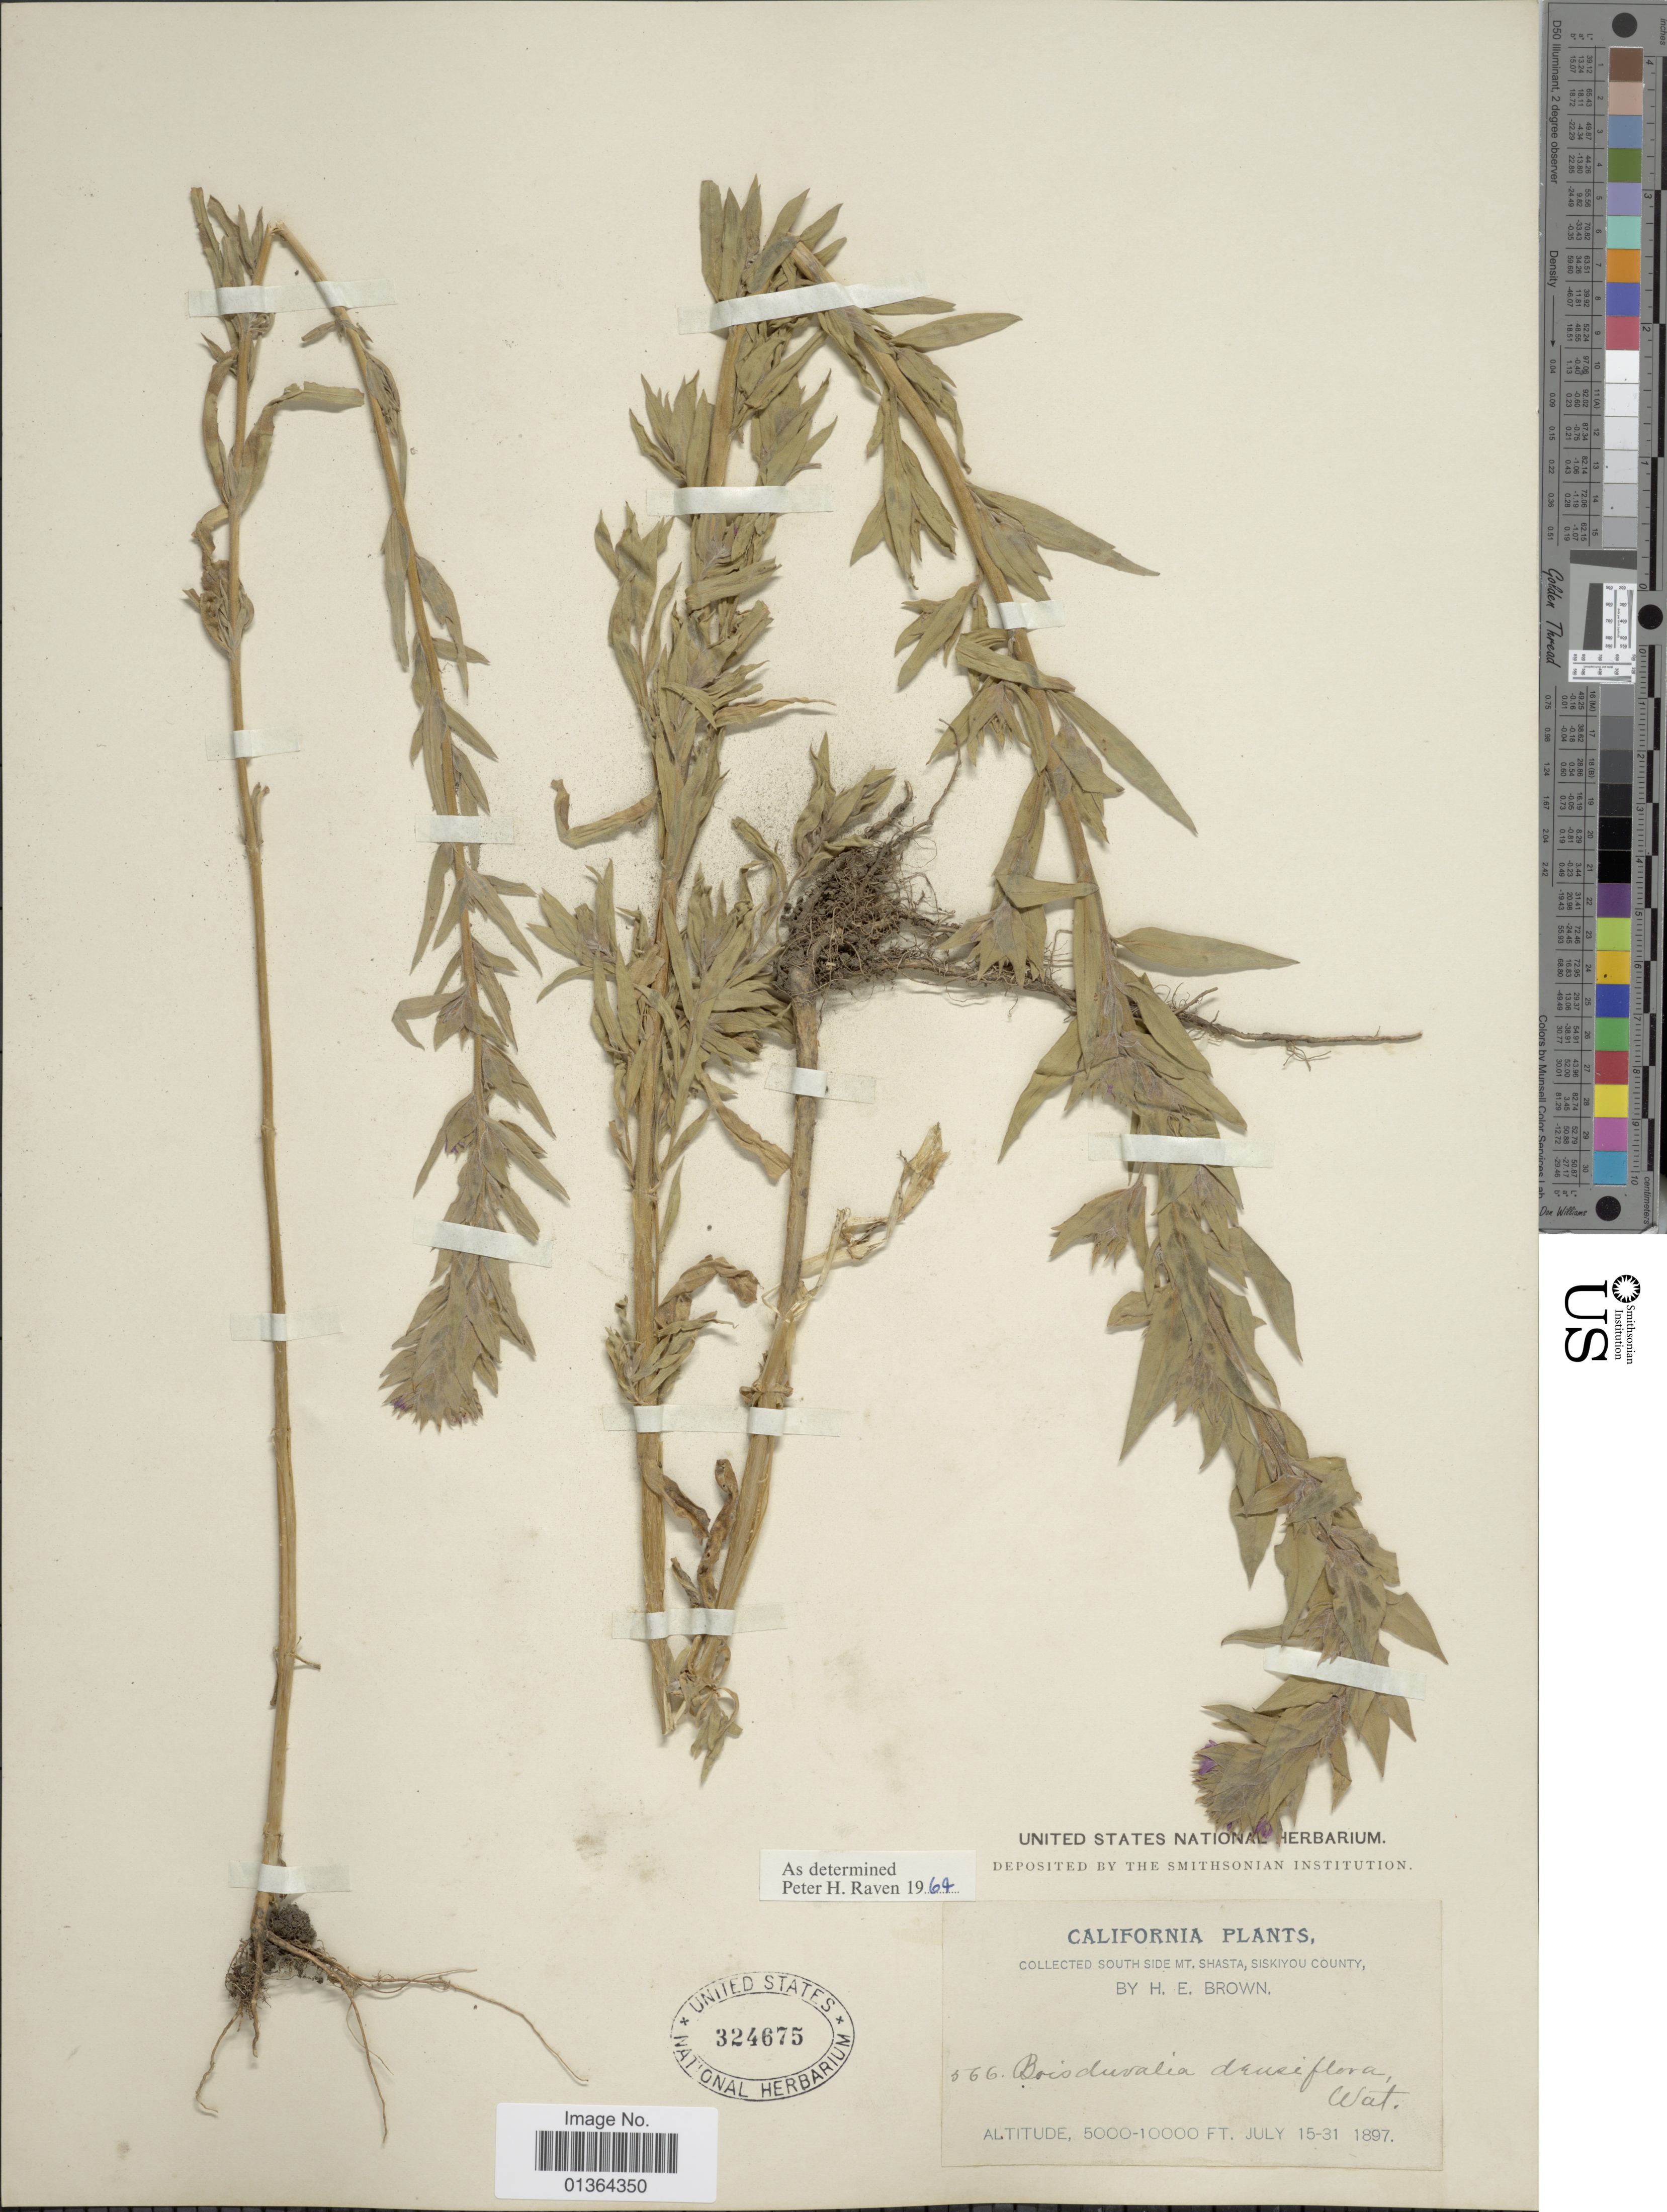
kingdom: Plantae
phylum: Tracheophyta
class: Magnoliopsida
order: Myrtales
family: Onagraceae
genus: Epilobium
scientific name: Epilobium densiflorum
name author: (Lindl.) Hoch & P.H. Raven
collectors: H. E. Brown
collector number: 566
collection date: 1897-07-15/1897-07-31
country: United States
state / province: California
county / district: Siskiyou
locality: South side mt. Shasta, Siskiyou County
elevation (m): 1524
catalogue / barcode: US 324675